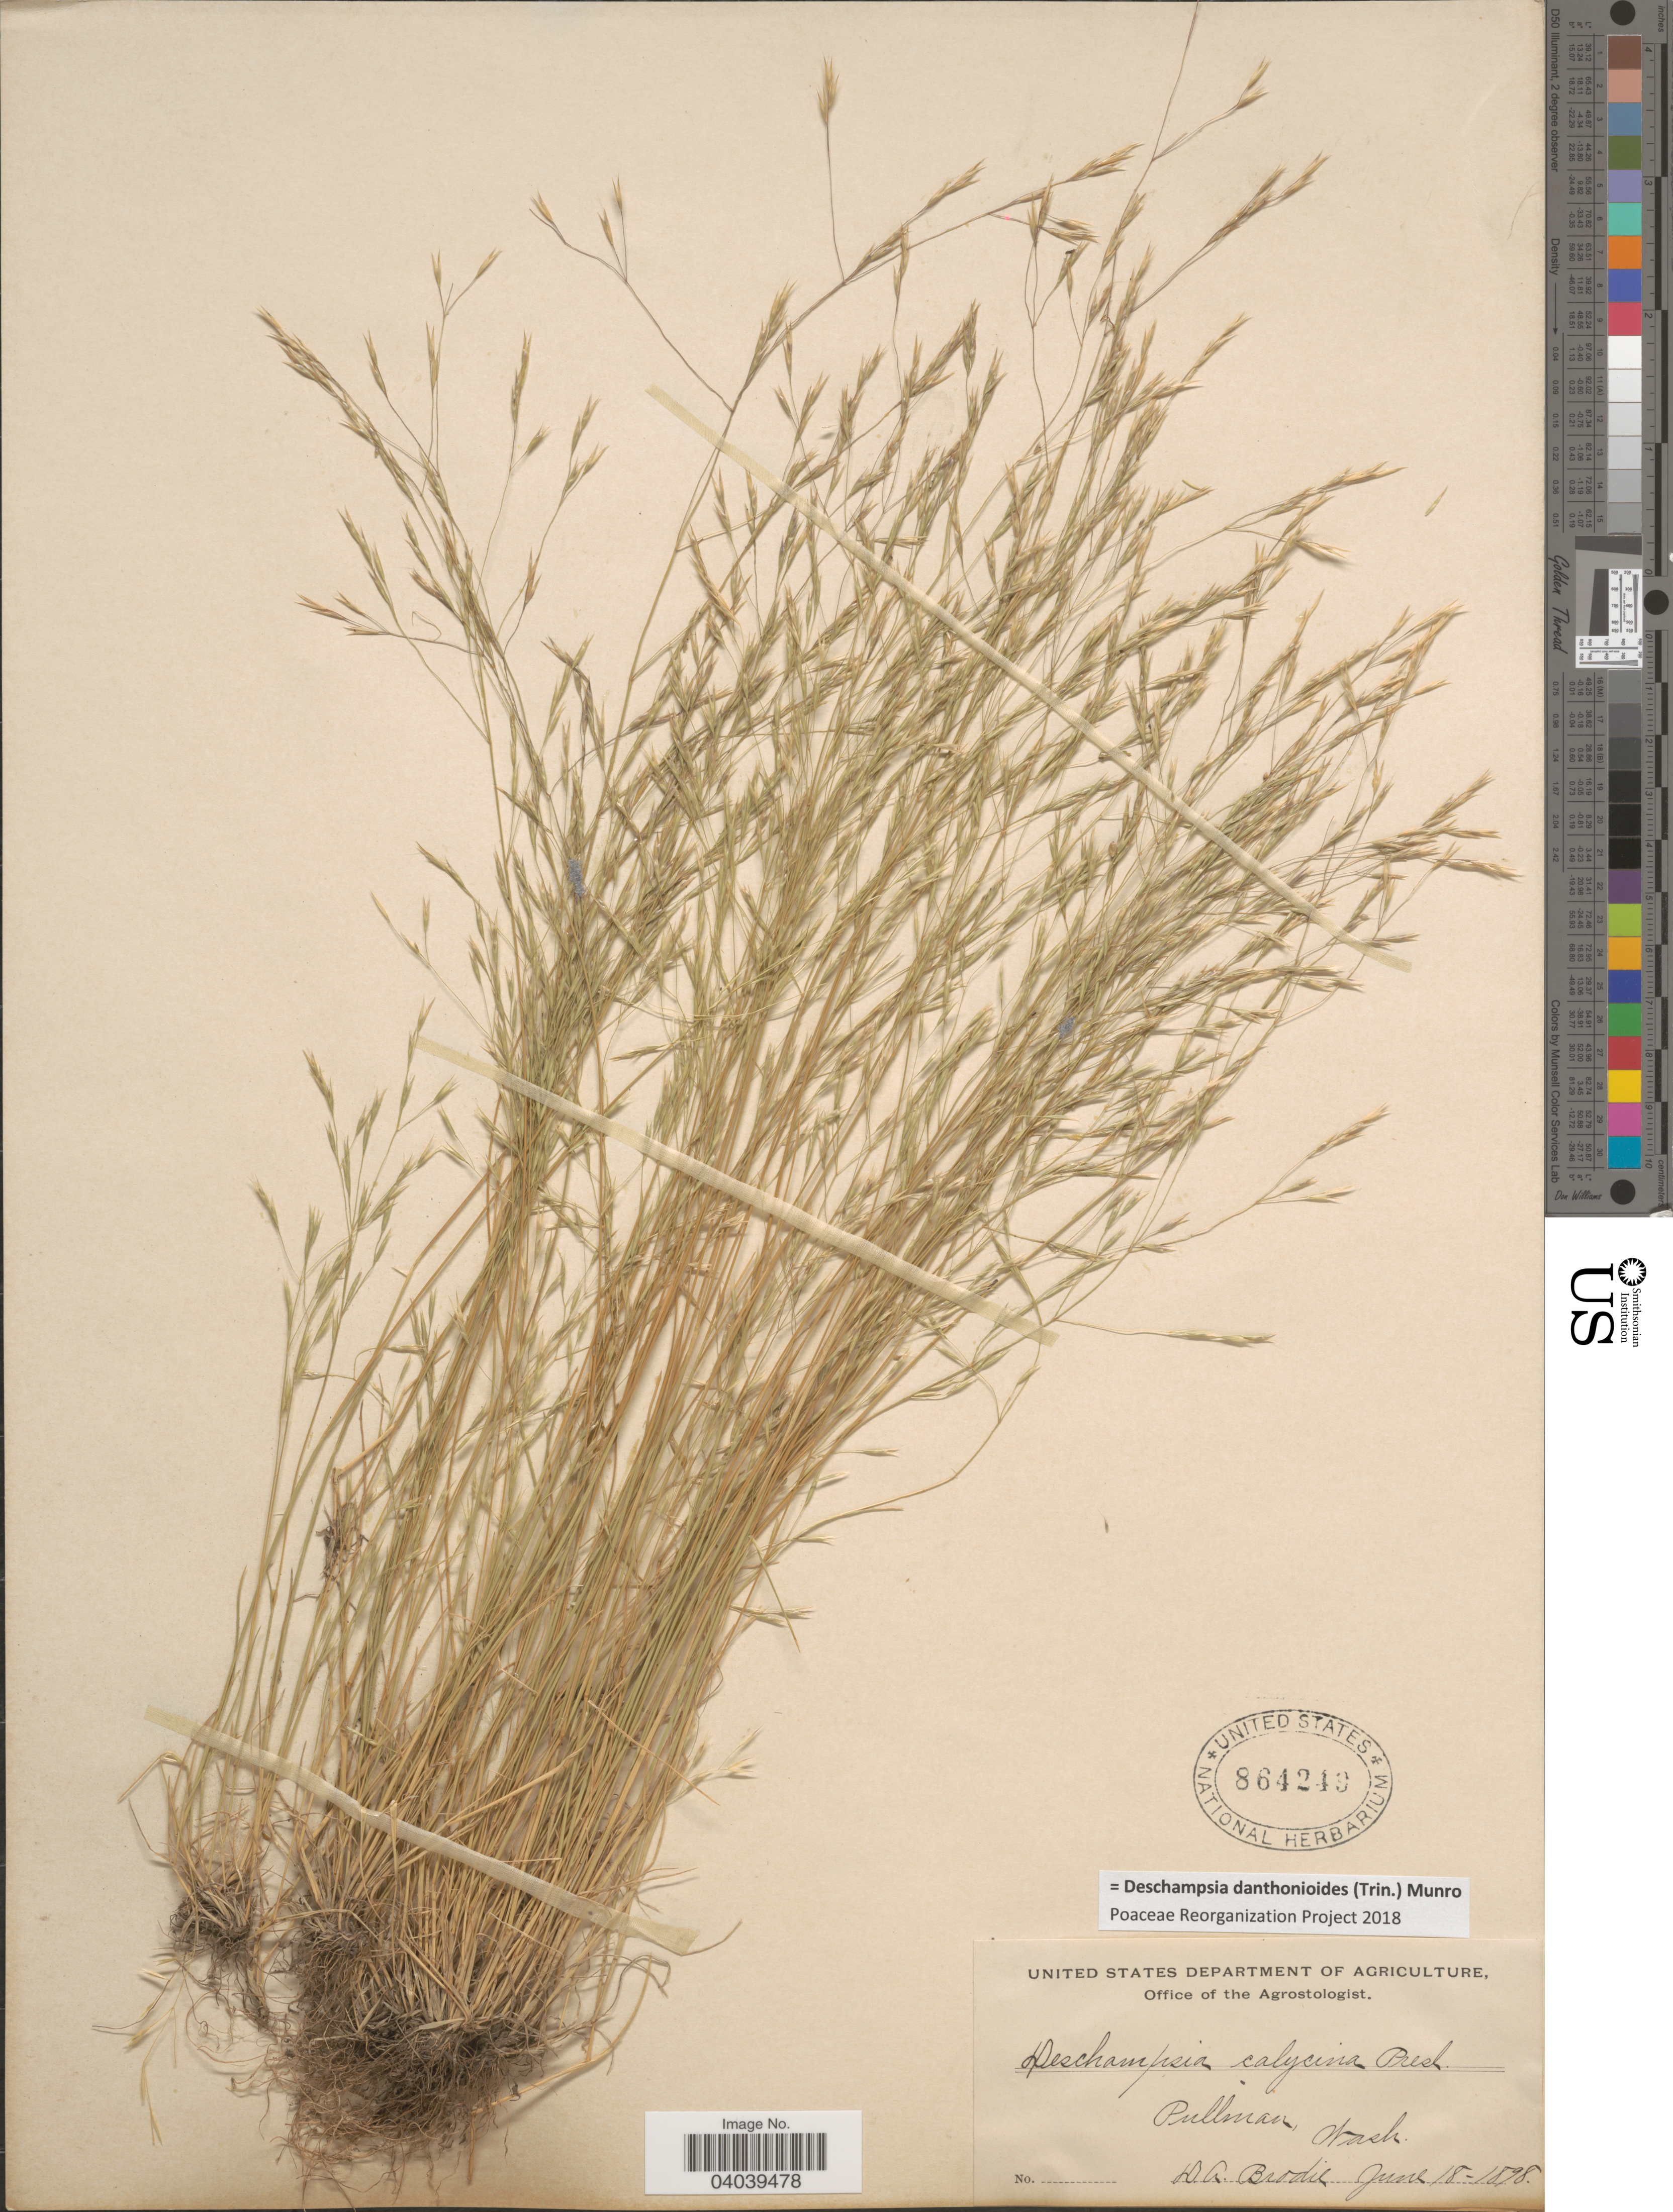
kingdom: Plantae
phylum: Tracheophyta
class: Liliopsida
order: Poales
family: Poaceae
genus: Deschampsia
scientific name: Deschampsia danthonioides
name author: (Trin.) Munro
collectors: D. Brodie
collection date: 1898-06-18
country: United States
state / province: Washington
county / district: Whitman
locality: Pullman.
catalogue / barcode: US 864249